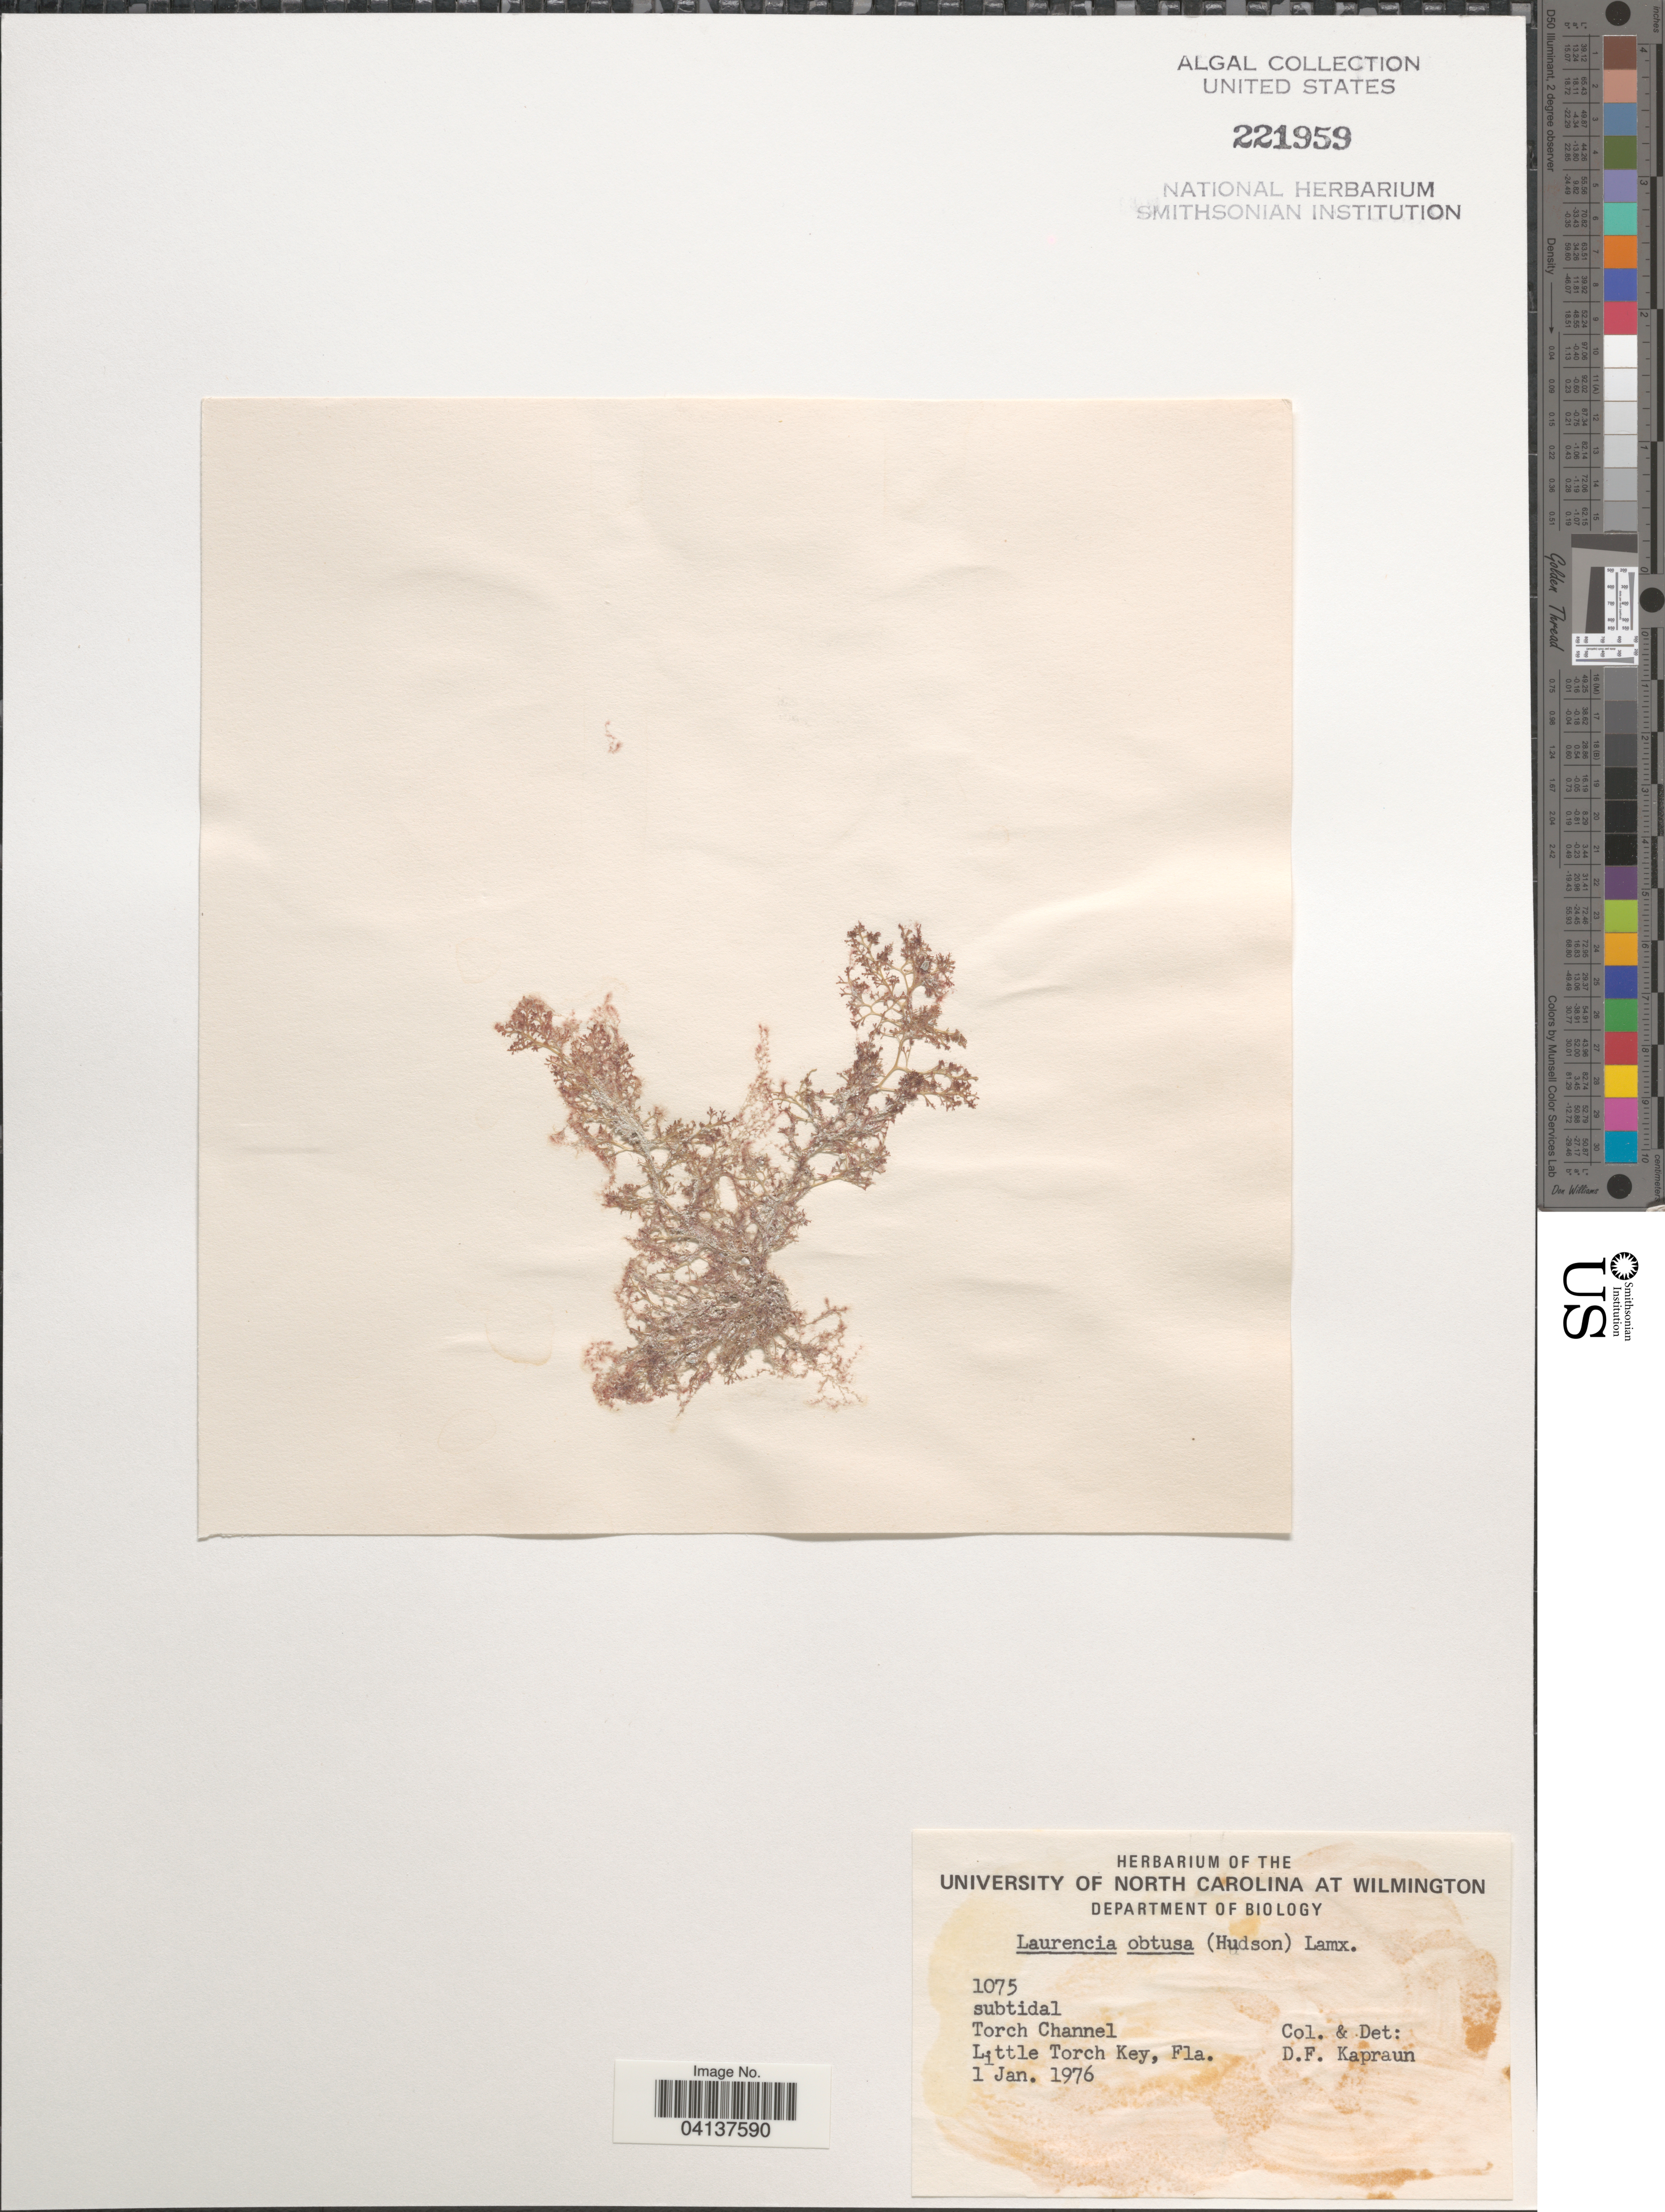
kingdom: Plantae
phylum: Rhodophyta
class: Florideophyceae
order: Ceramiales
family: Rhodomelaceae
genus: Laurencia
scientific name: Laurencia obtusa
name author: (Huds.) J.V.Lamouroux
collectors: D. F. Kapraun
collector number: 1075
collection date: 1976-01-01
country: United States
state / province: Florida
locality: Torch Channel. Little Torch Key.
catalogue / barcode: US 221959